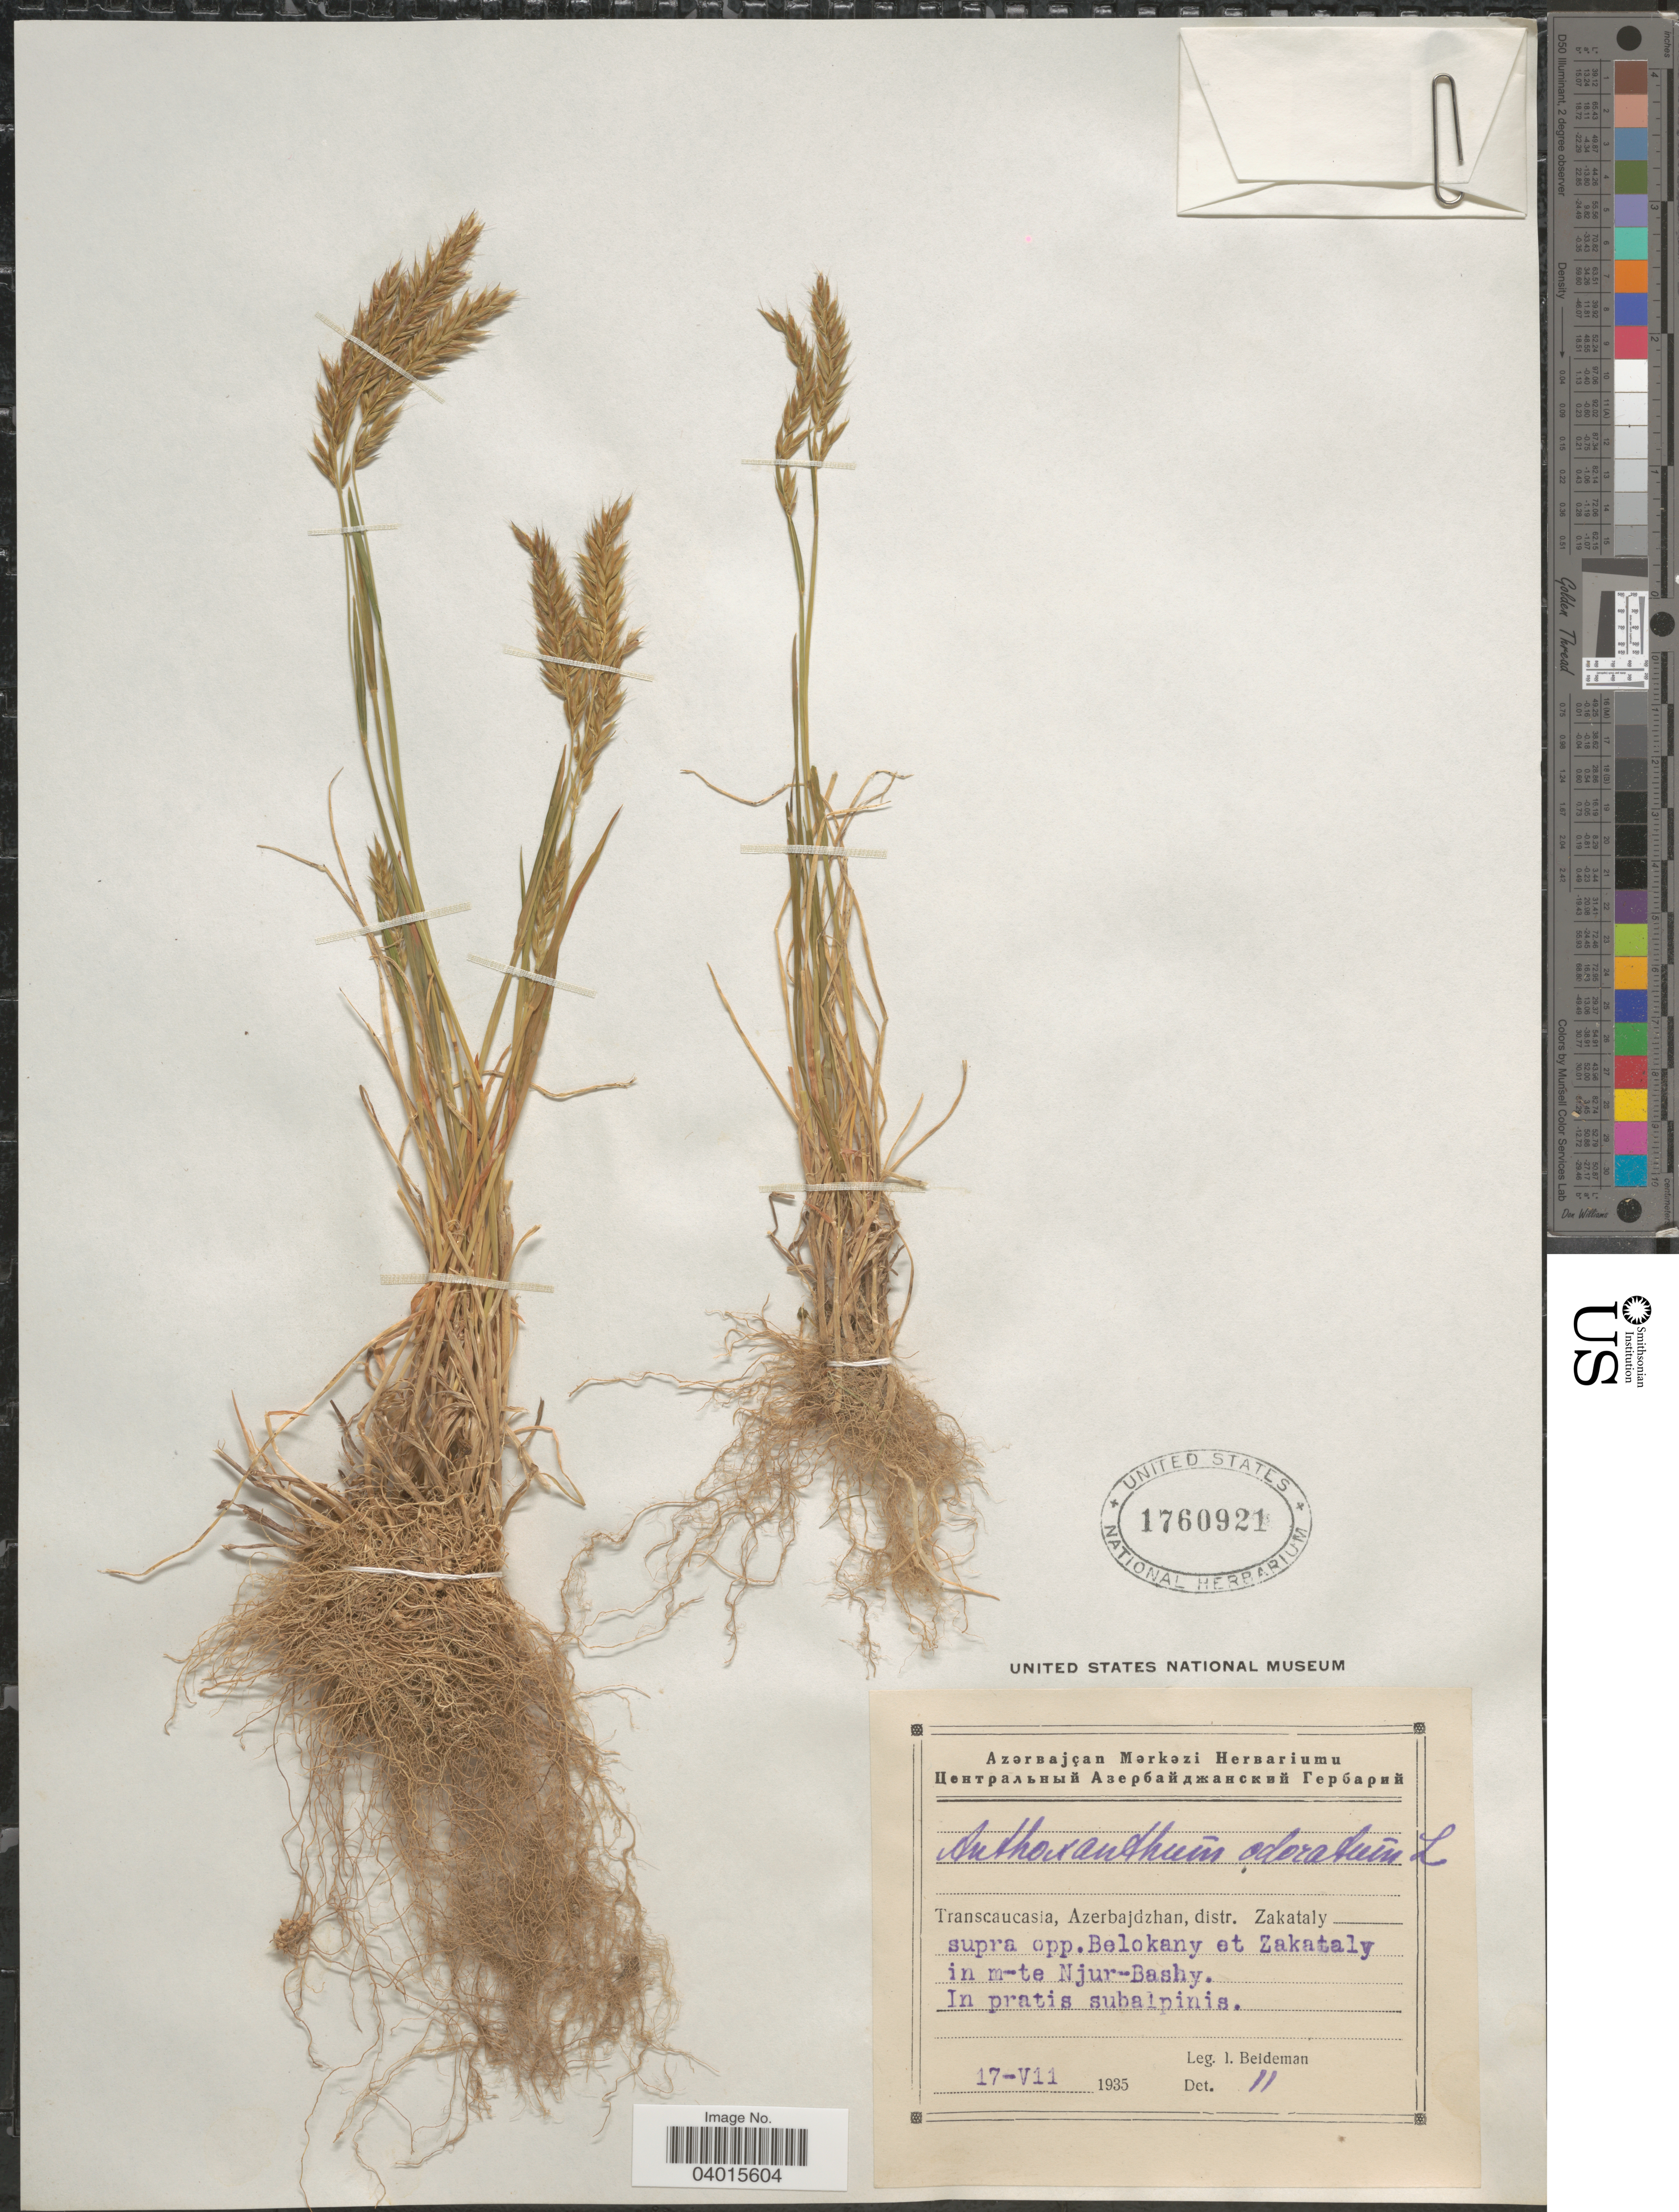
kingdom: Plantae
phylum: Tracheophyta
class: Liliopsida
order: Poales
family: Poaceae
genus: Anthoxanthum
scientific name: Anthoxanthum odoratum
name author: L.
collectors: I. Beideman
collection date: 1935-07-17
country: Azerbaijan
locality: Transcaucasia, Azerbajdzhan, distr. Zakataly. Supra opp. Belokany et Zakataly in m-te Njur-Bashy. In pratis subalpinis.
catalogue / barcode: US 1760921